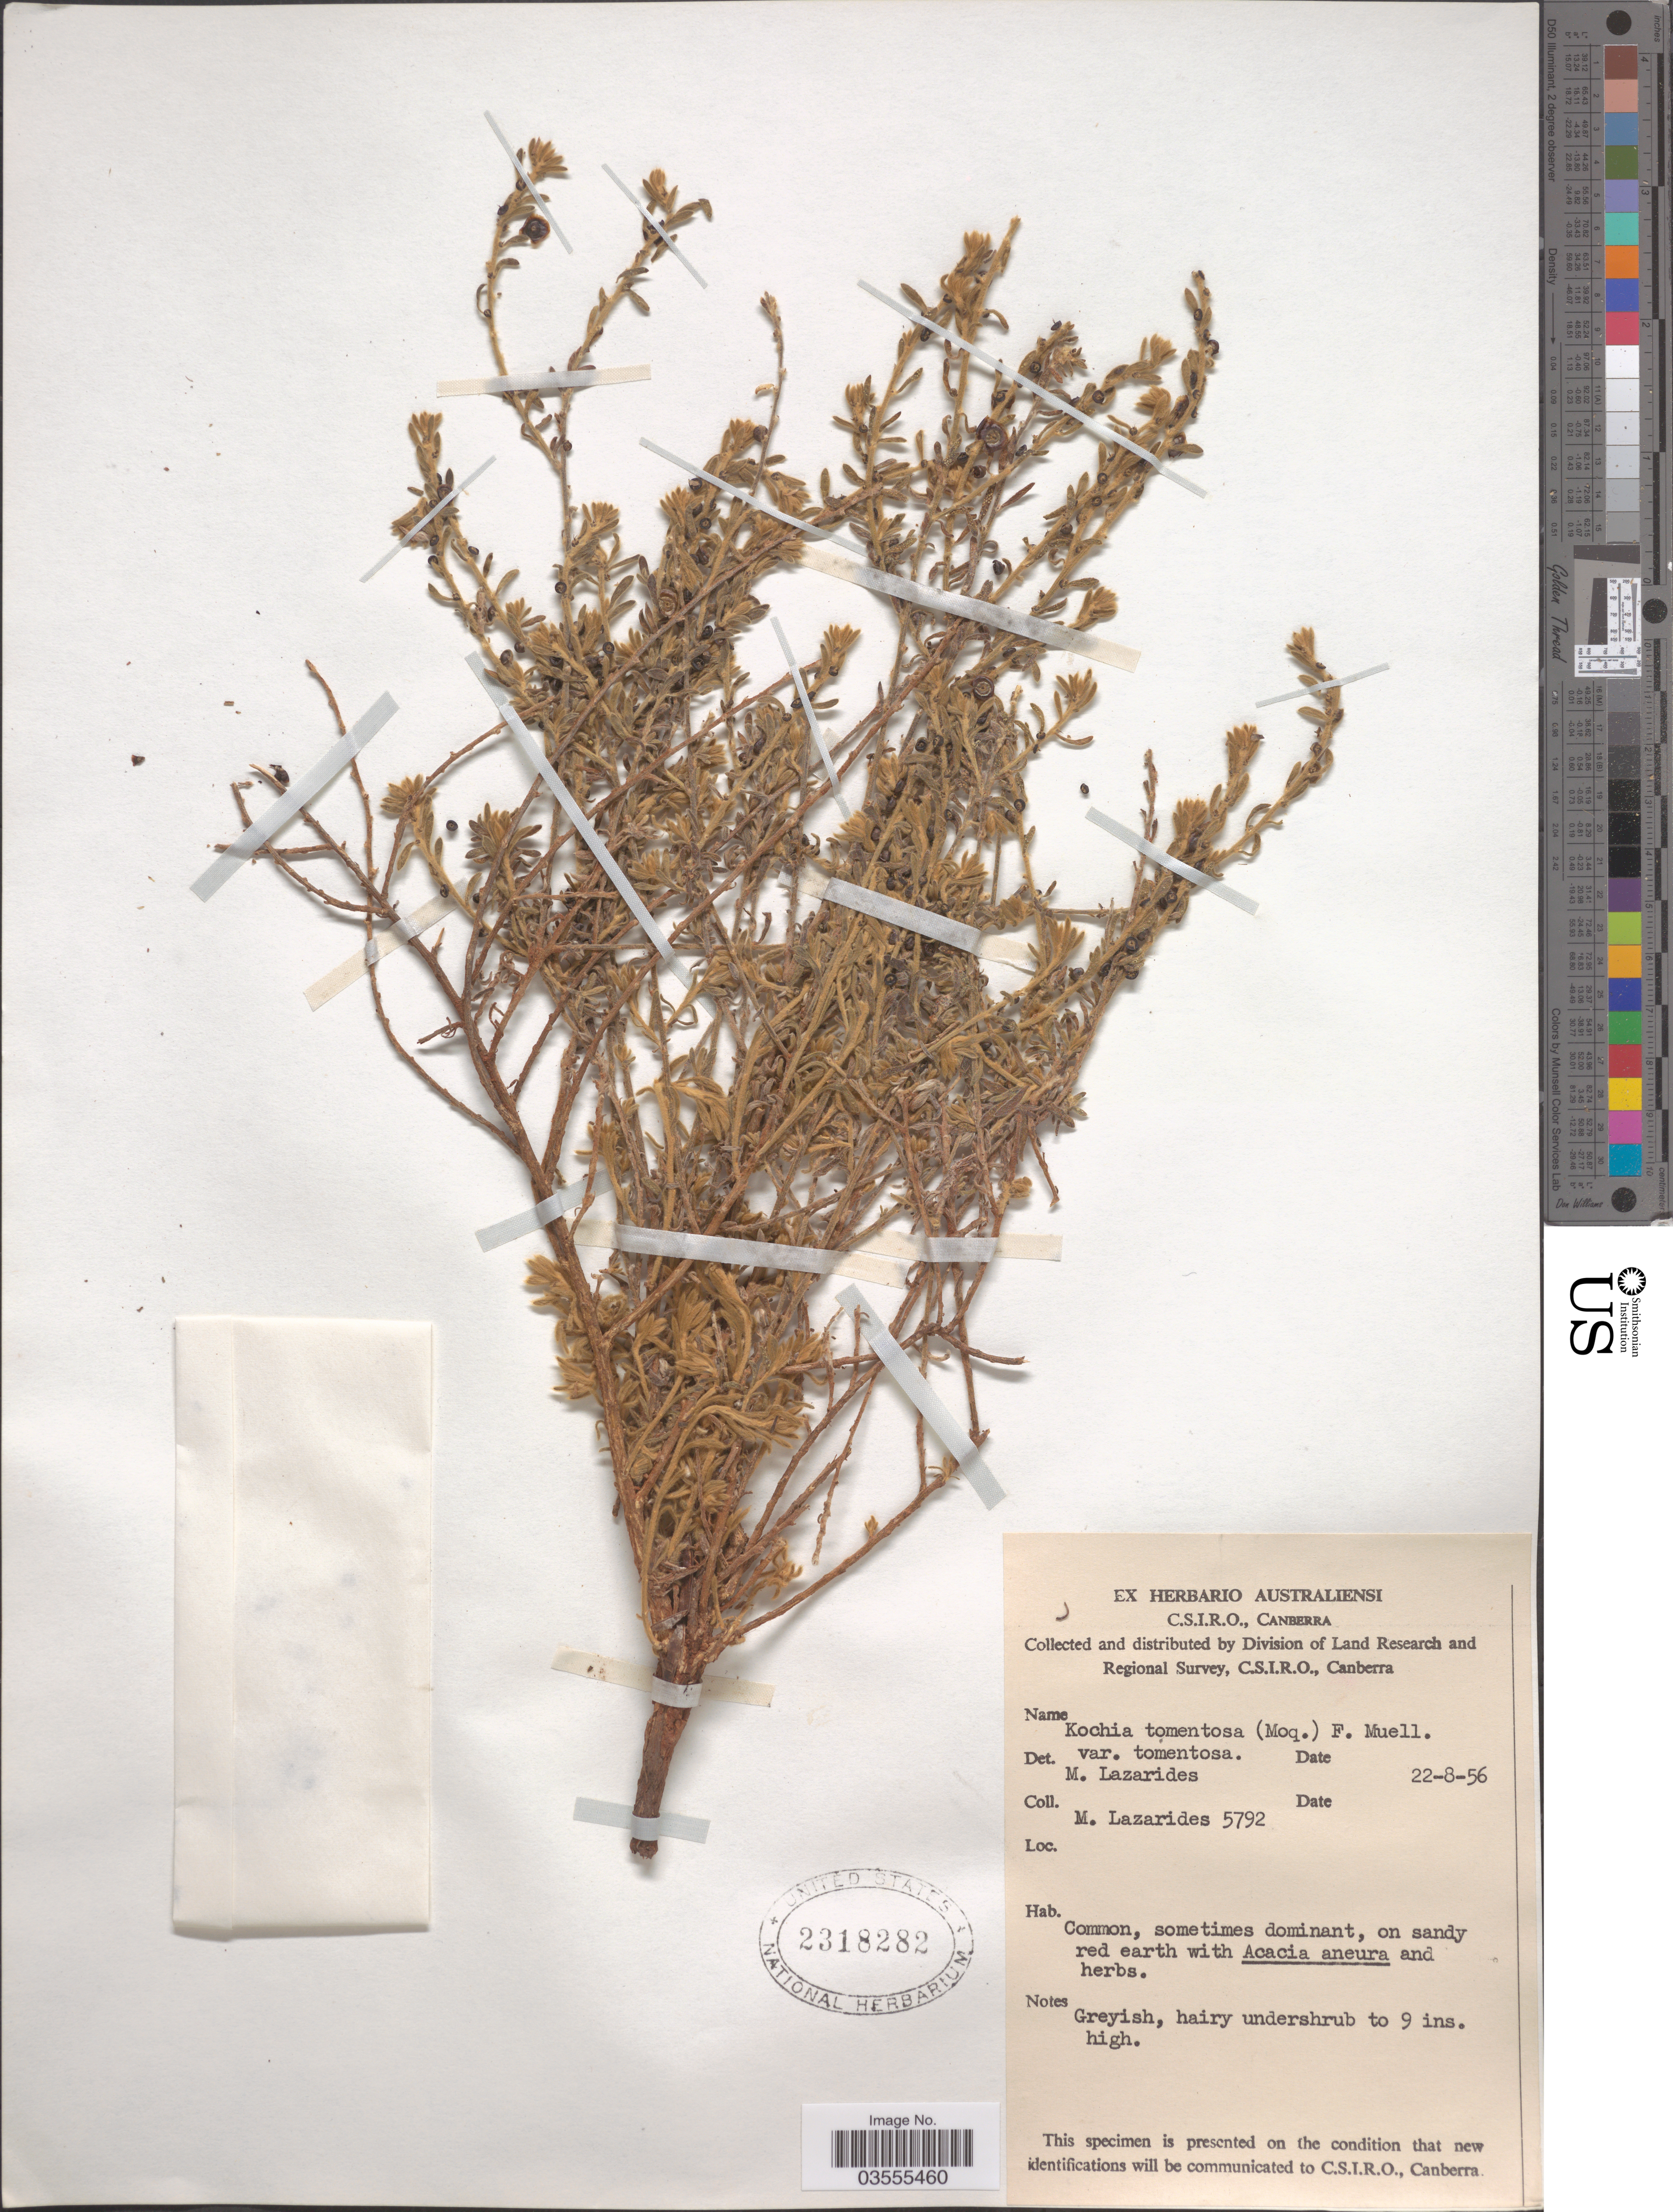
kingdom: Plantae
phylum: Tracheophyta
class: Magnoliopsida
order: Caryophyllales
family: Amaranthaceae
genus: Maireana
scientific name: Maireana villosa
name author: (Lindl.) Paul G. Wilson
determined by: Wilson, Paul G.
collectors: M. Lazarides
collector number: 5792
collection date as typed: Transcribed d/m/y: 22/8/56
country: Australia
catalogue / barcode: US 2318282